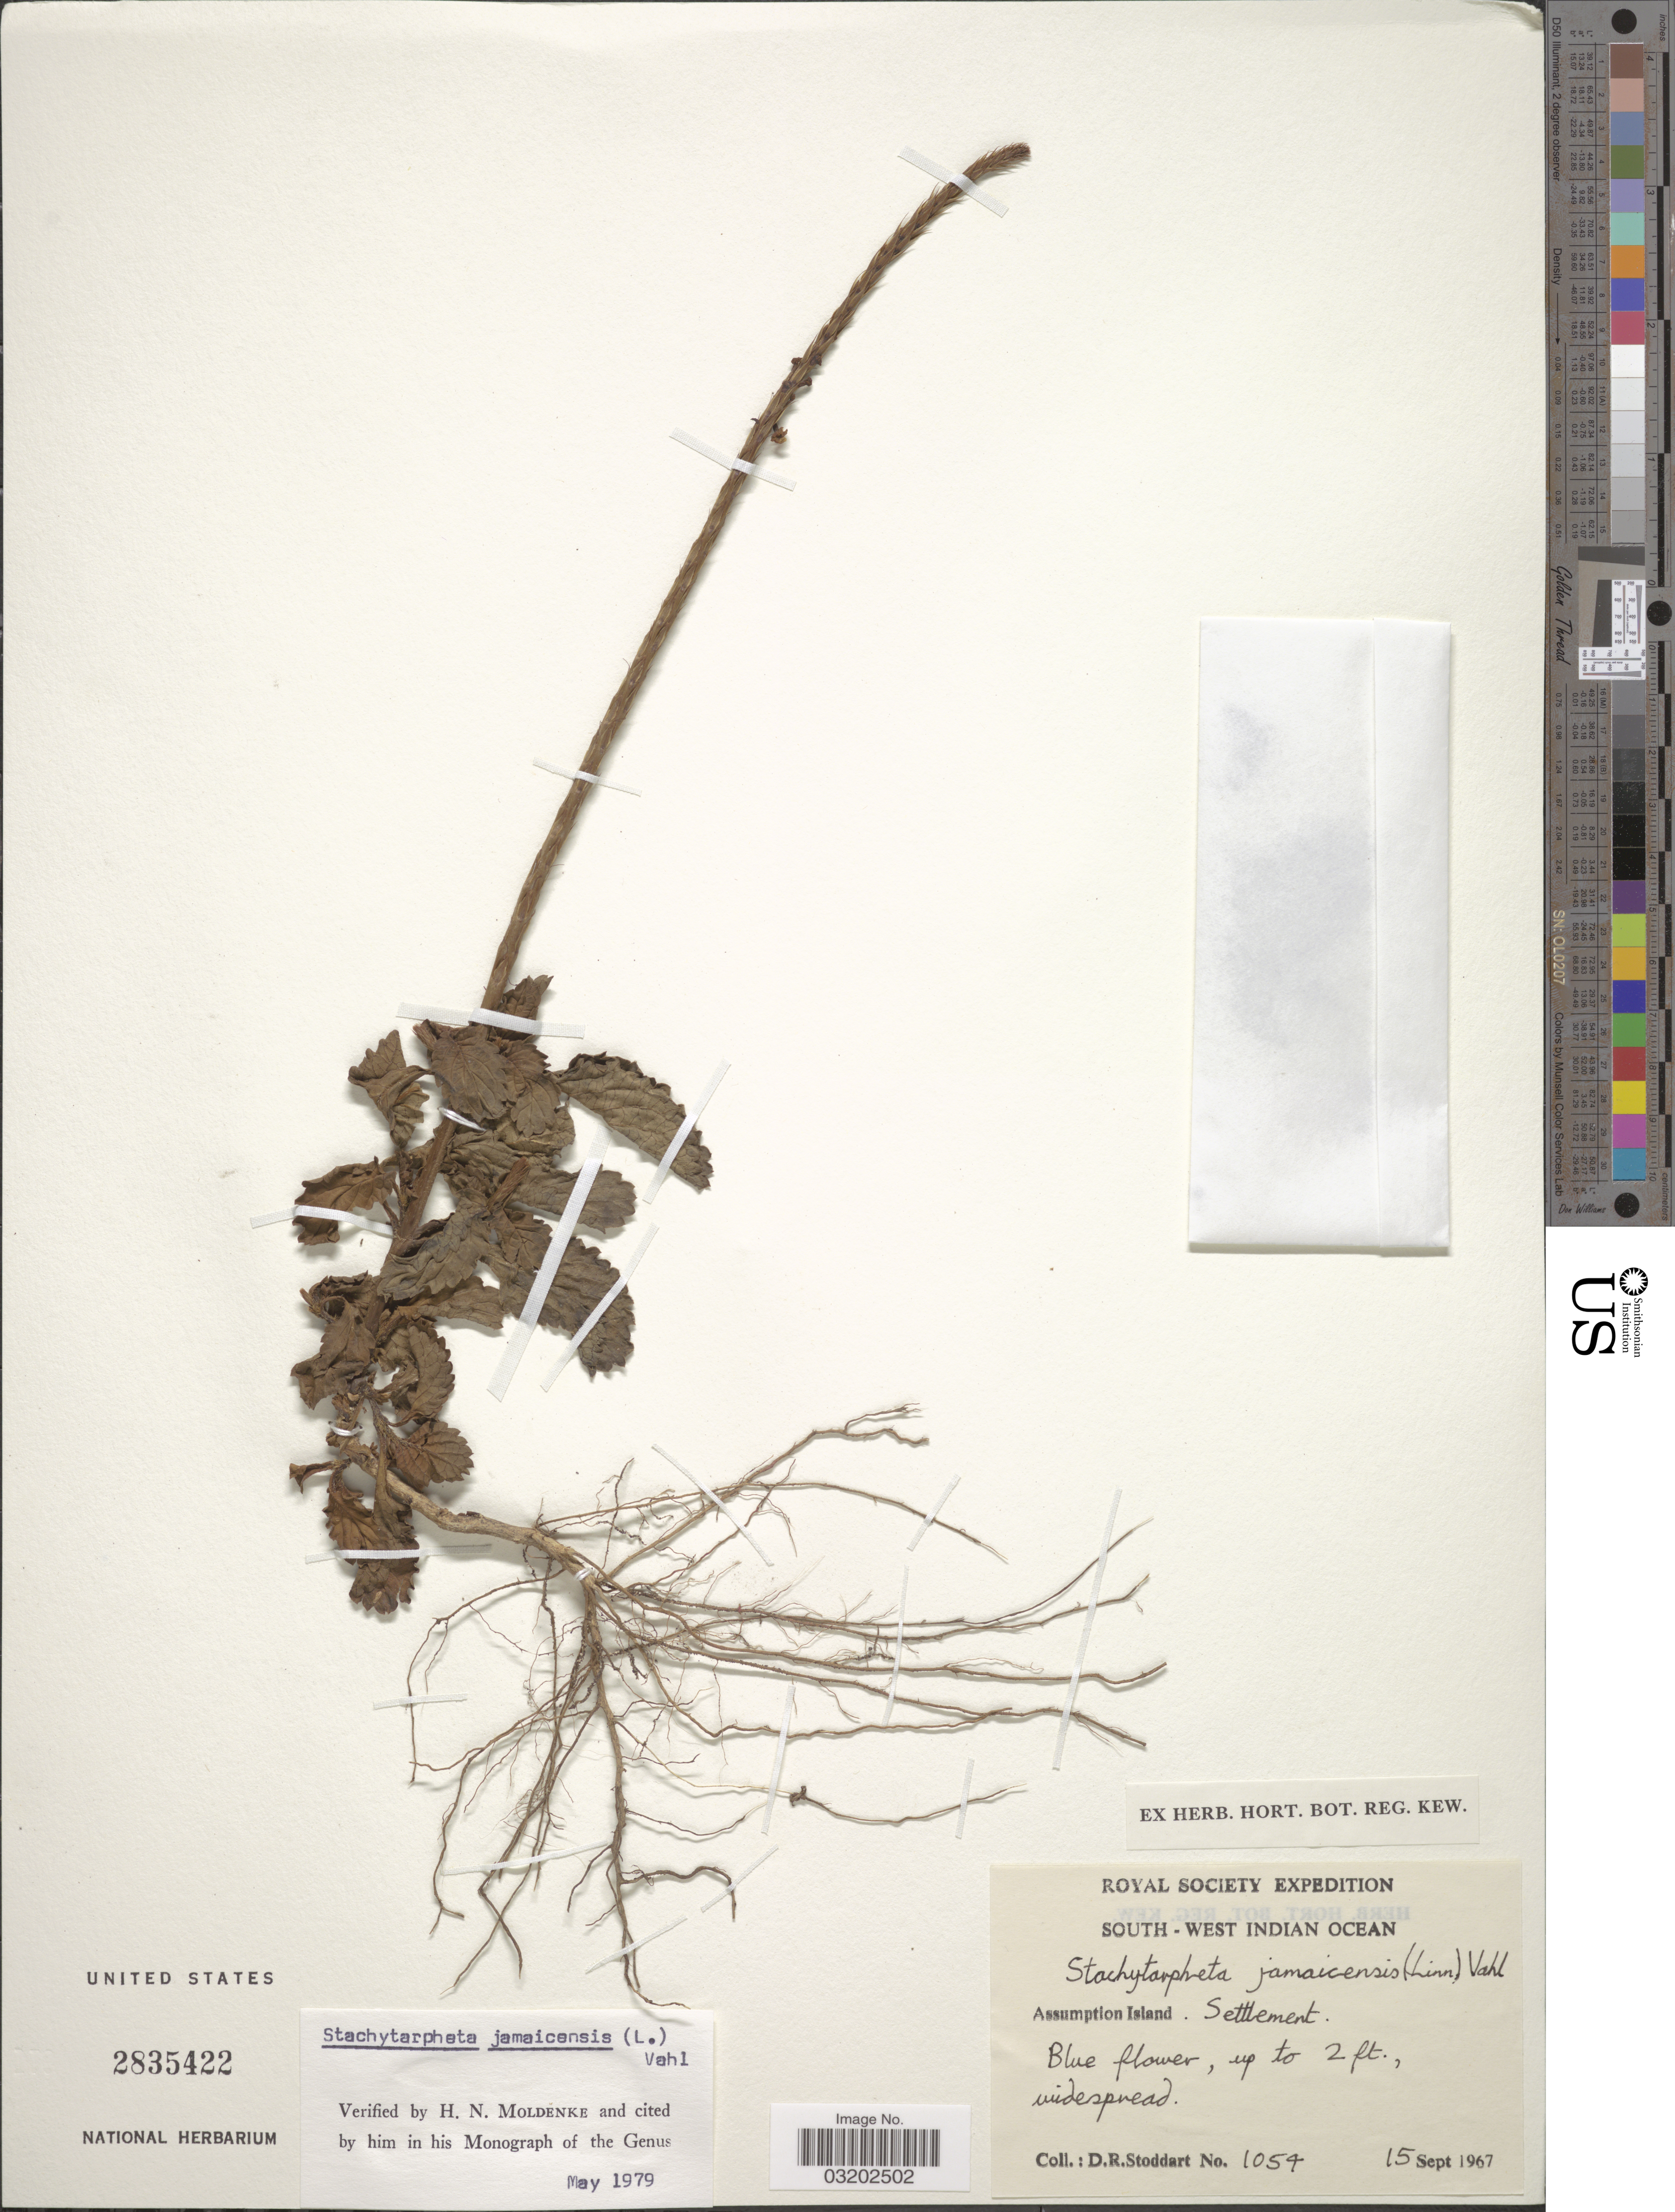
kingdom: Plantae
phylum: Tracheophyta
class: Magnoliopsida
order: Lamiales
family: Verbenaceae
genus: Stachytarpheta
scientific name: Stachytarpheta jamaicensis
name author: (L.) Vahl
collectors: D. R. Stoddart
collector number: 1054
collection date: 1967-09-15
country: Seychelles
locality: South-West Indian Ocean, Assumption Island. Settlement.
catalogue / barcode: US 2835422